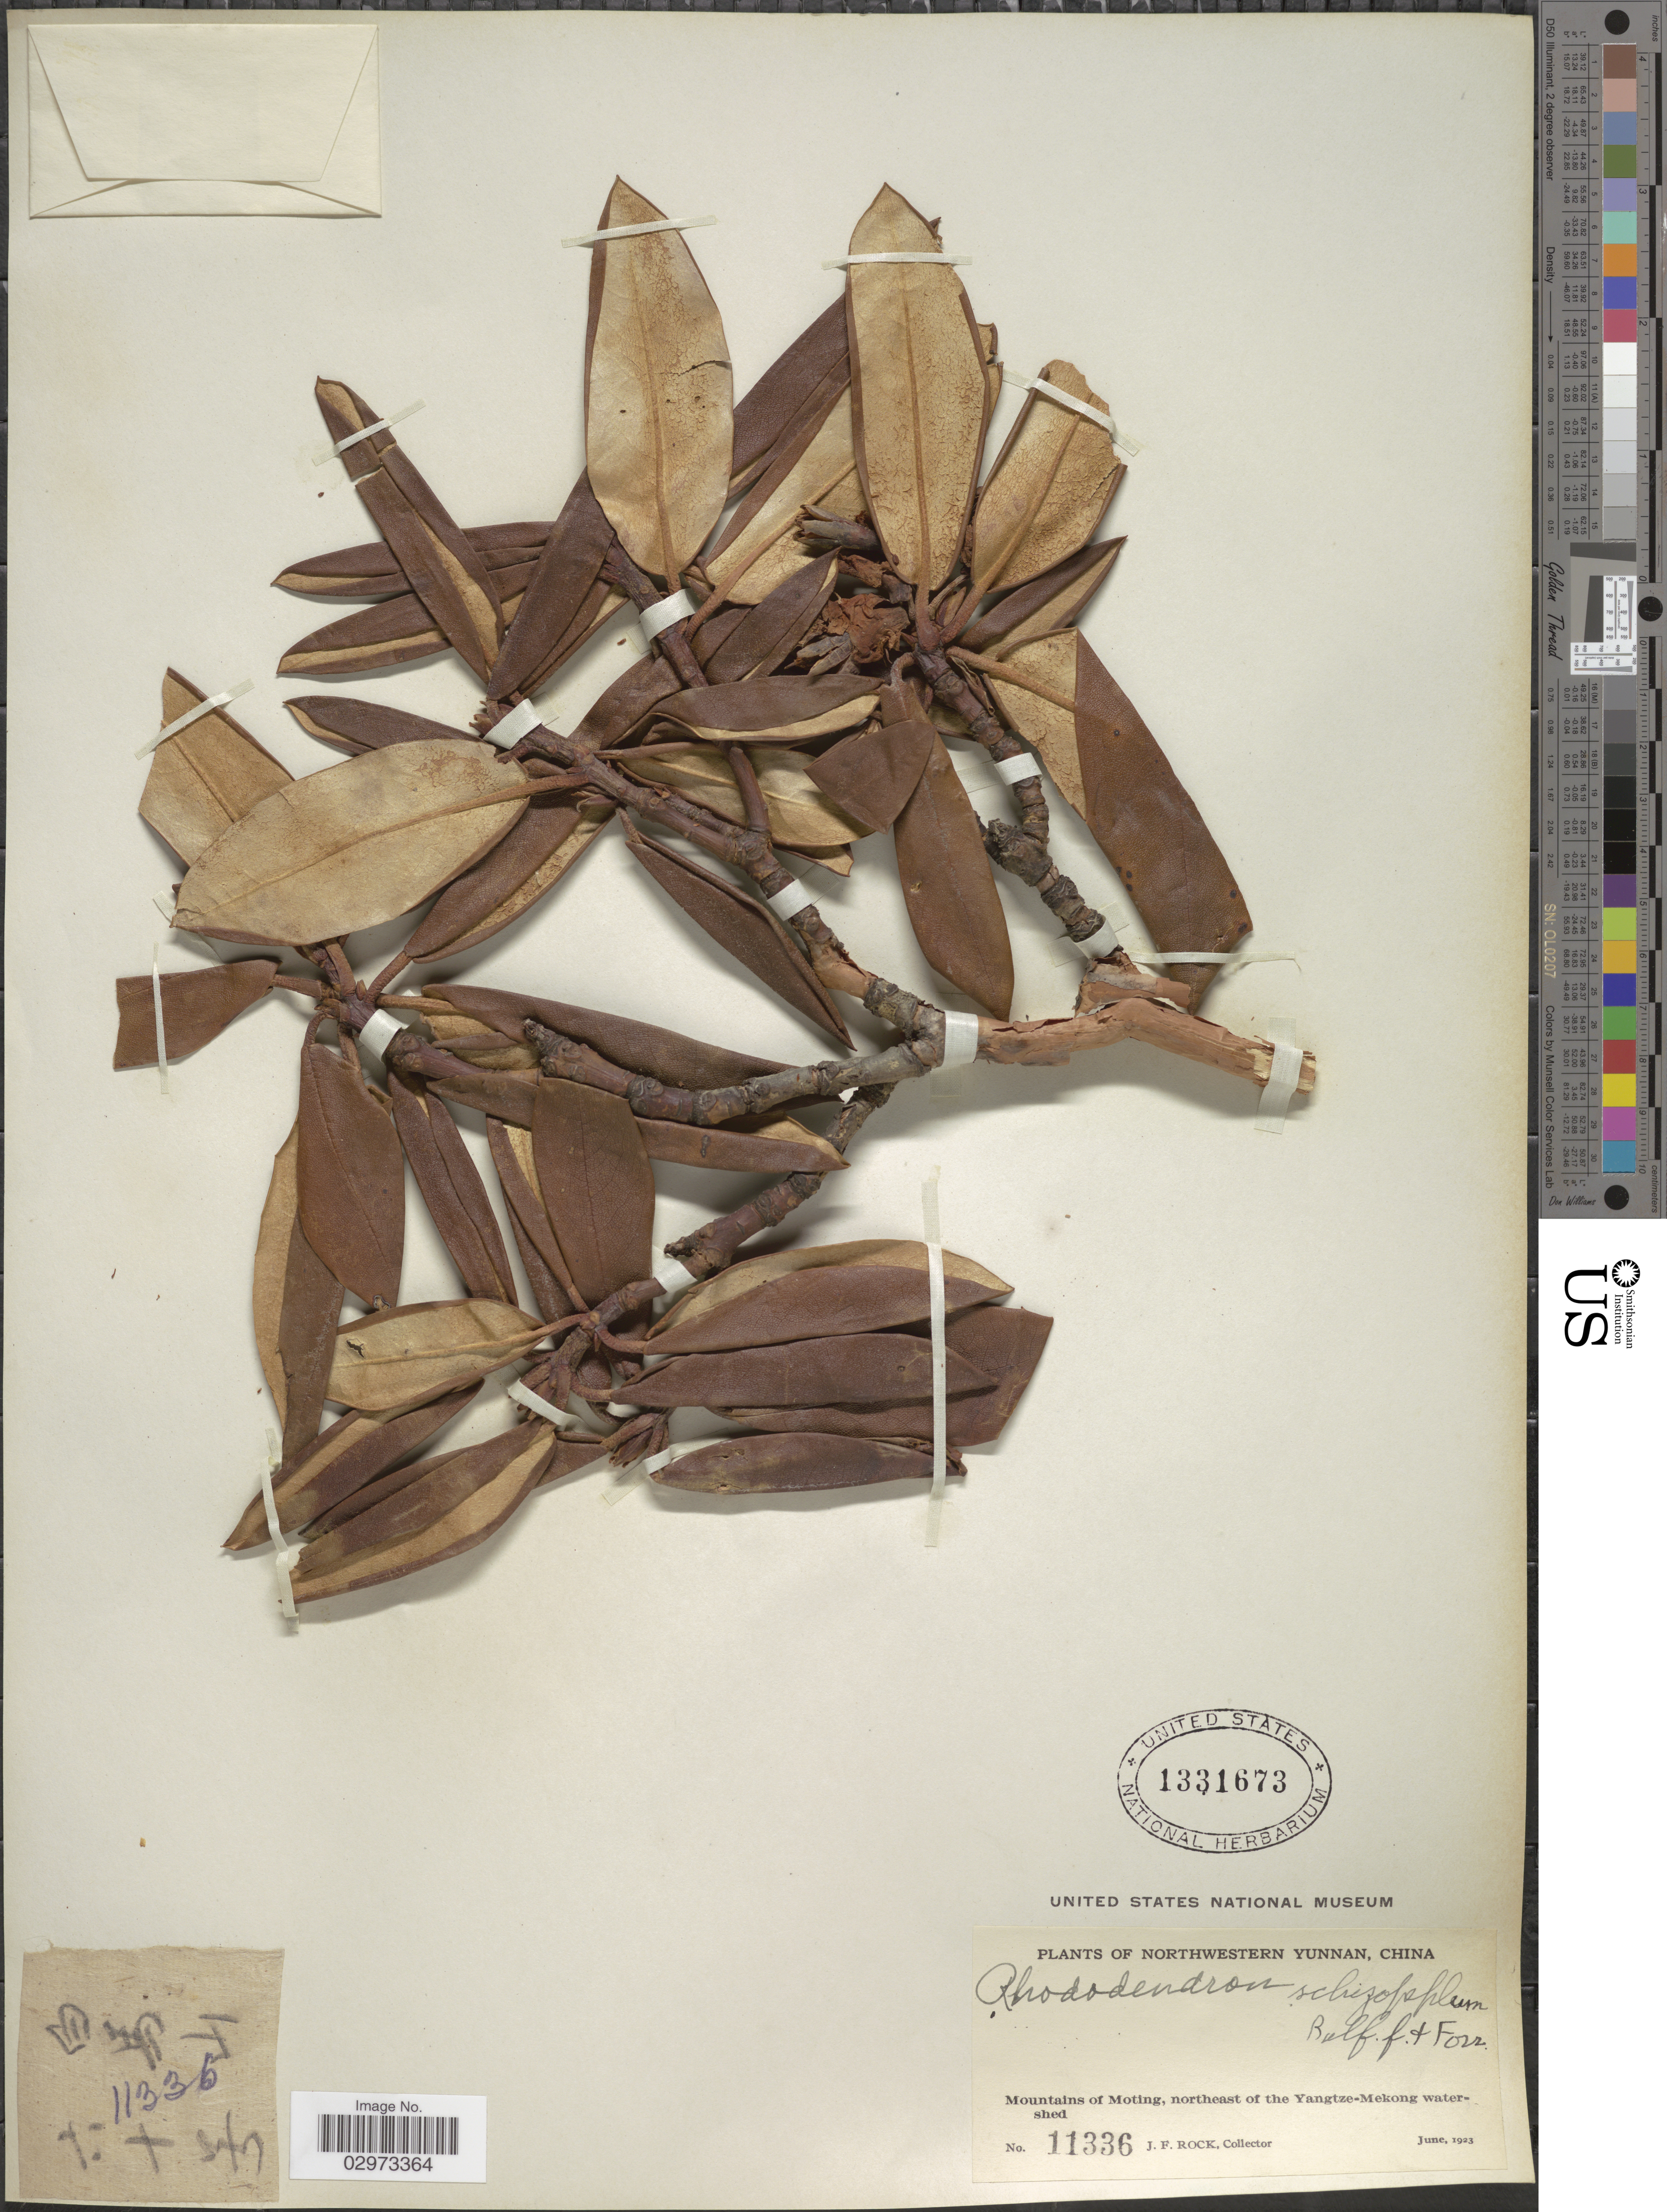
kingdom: Plantae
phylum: Tracheophyta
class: Magnoliopsida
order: Ericales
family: Ericaceae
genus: Rhododendron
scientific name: Rhododendron schizopeplum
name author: Balf. f. & Forrest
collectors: J. Rock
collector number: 11336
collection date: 1923-06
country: China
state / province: Yunnan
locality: Northwestern Yunnan. Mountains of Moting, northeast of the Yangtze-Mekong watershed.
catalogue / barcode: US 1331673